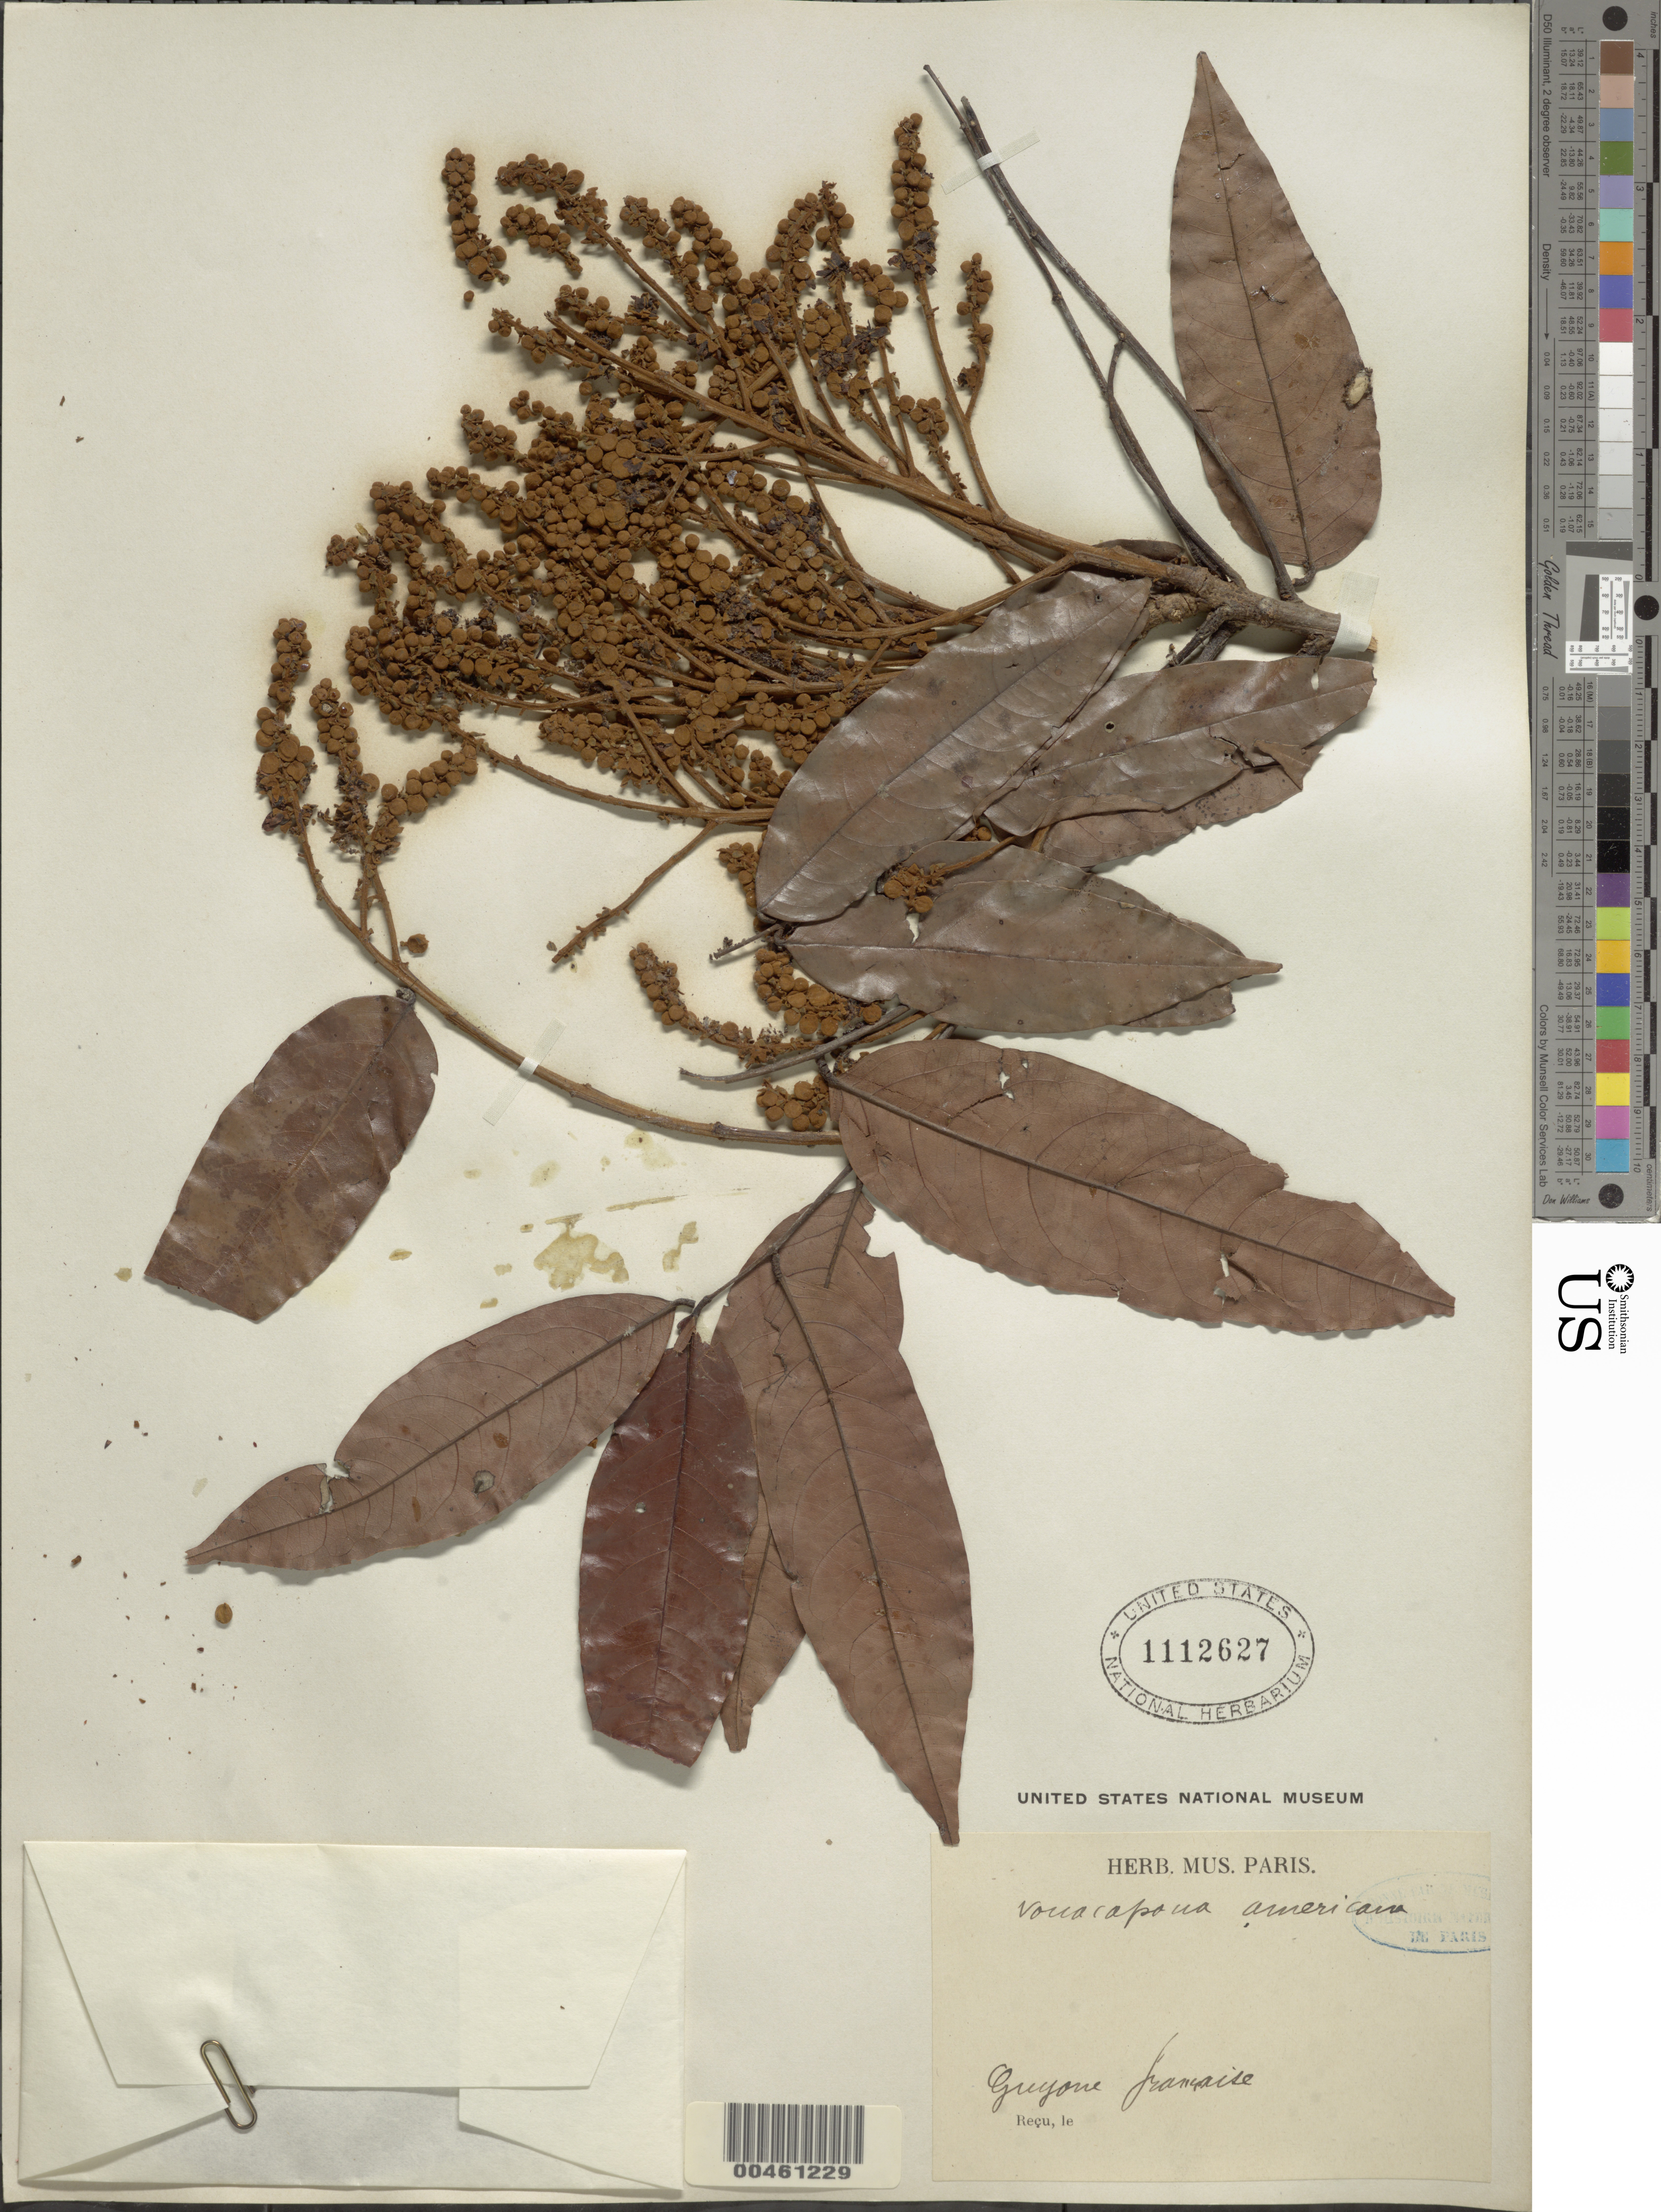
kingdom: Plantae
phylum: Tracheophyta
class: Magnoliopsida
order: Fabales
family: Fabaceae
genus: Vouacapoua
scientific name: Vouacapoua americana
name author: Aubl.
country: French Guiana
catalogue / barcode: US 1112627